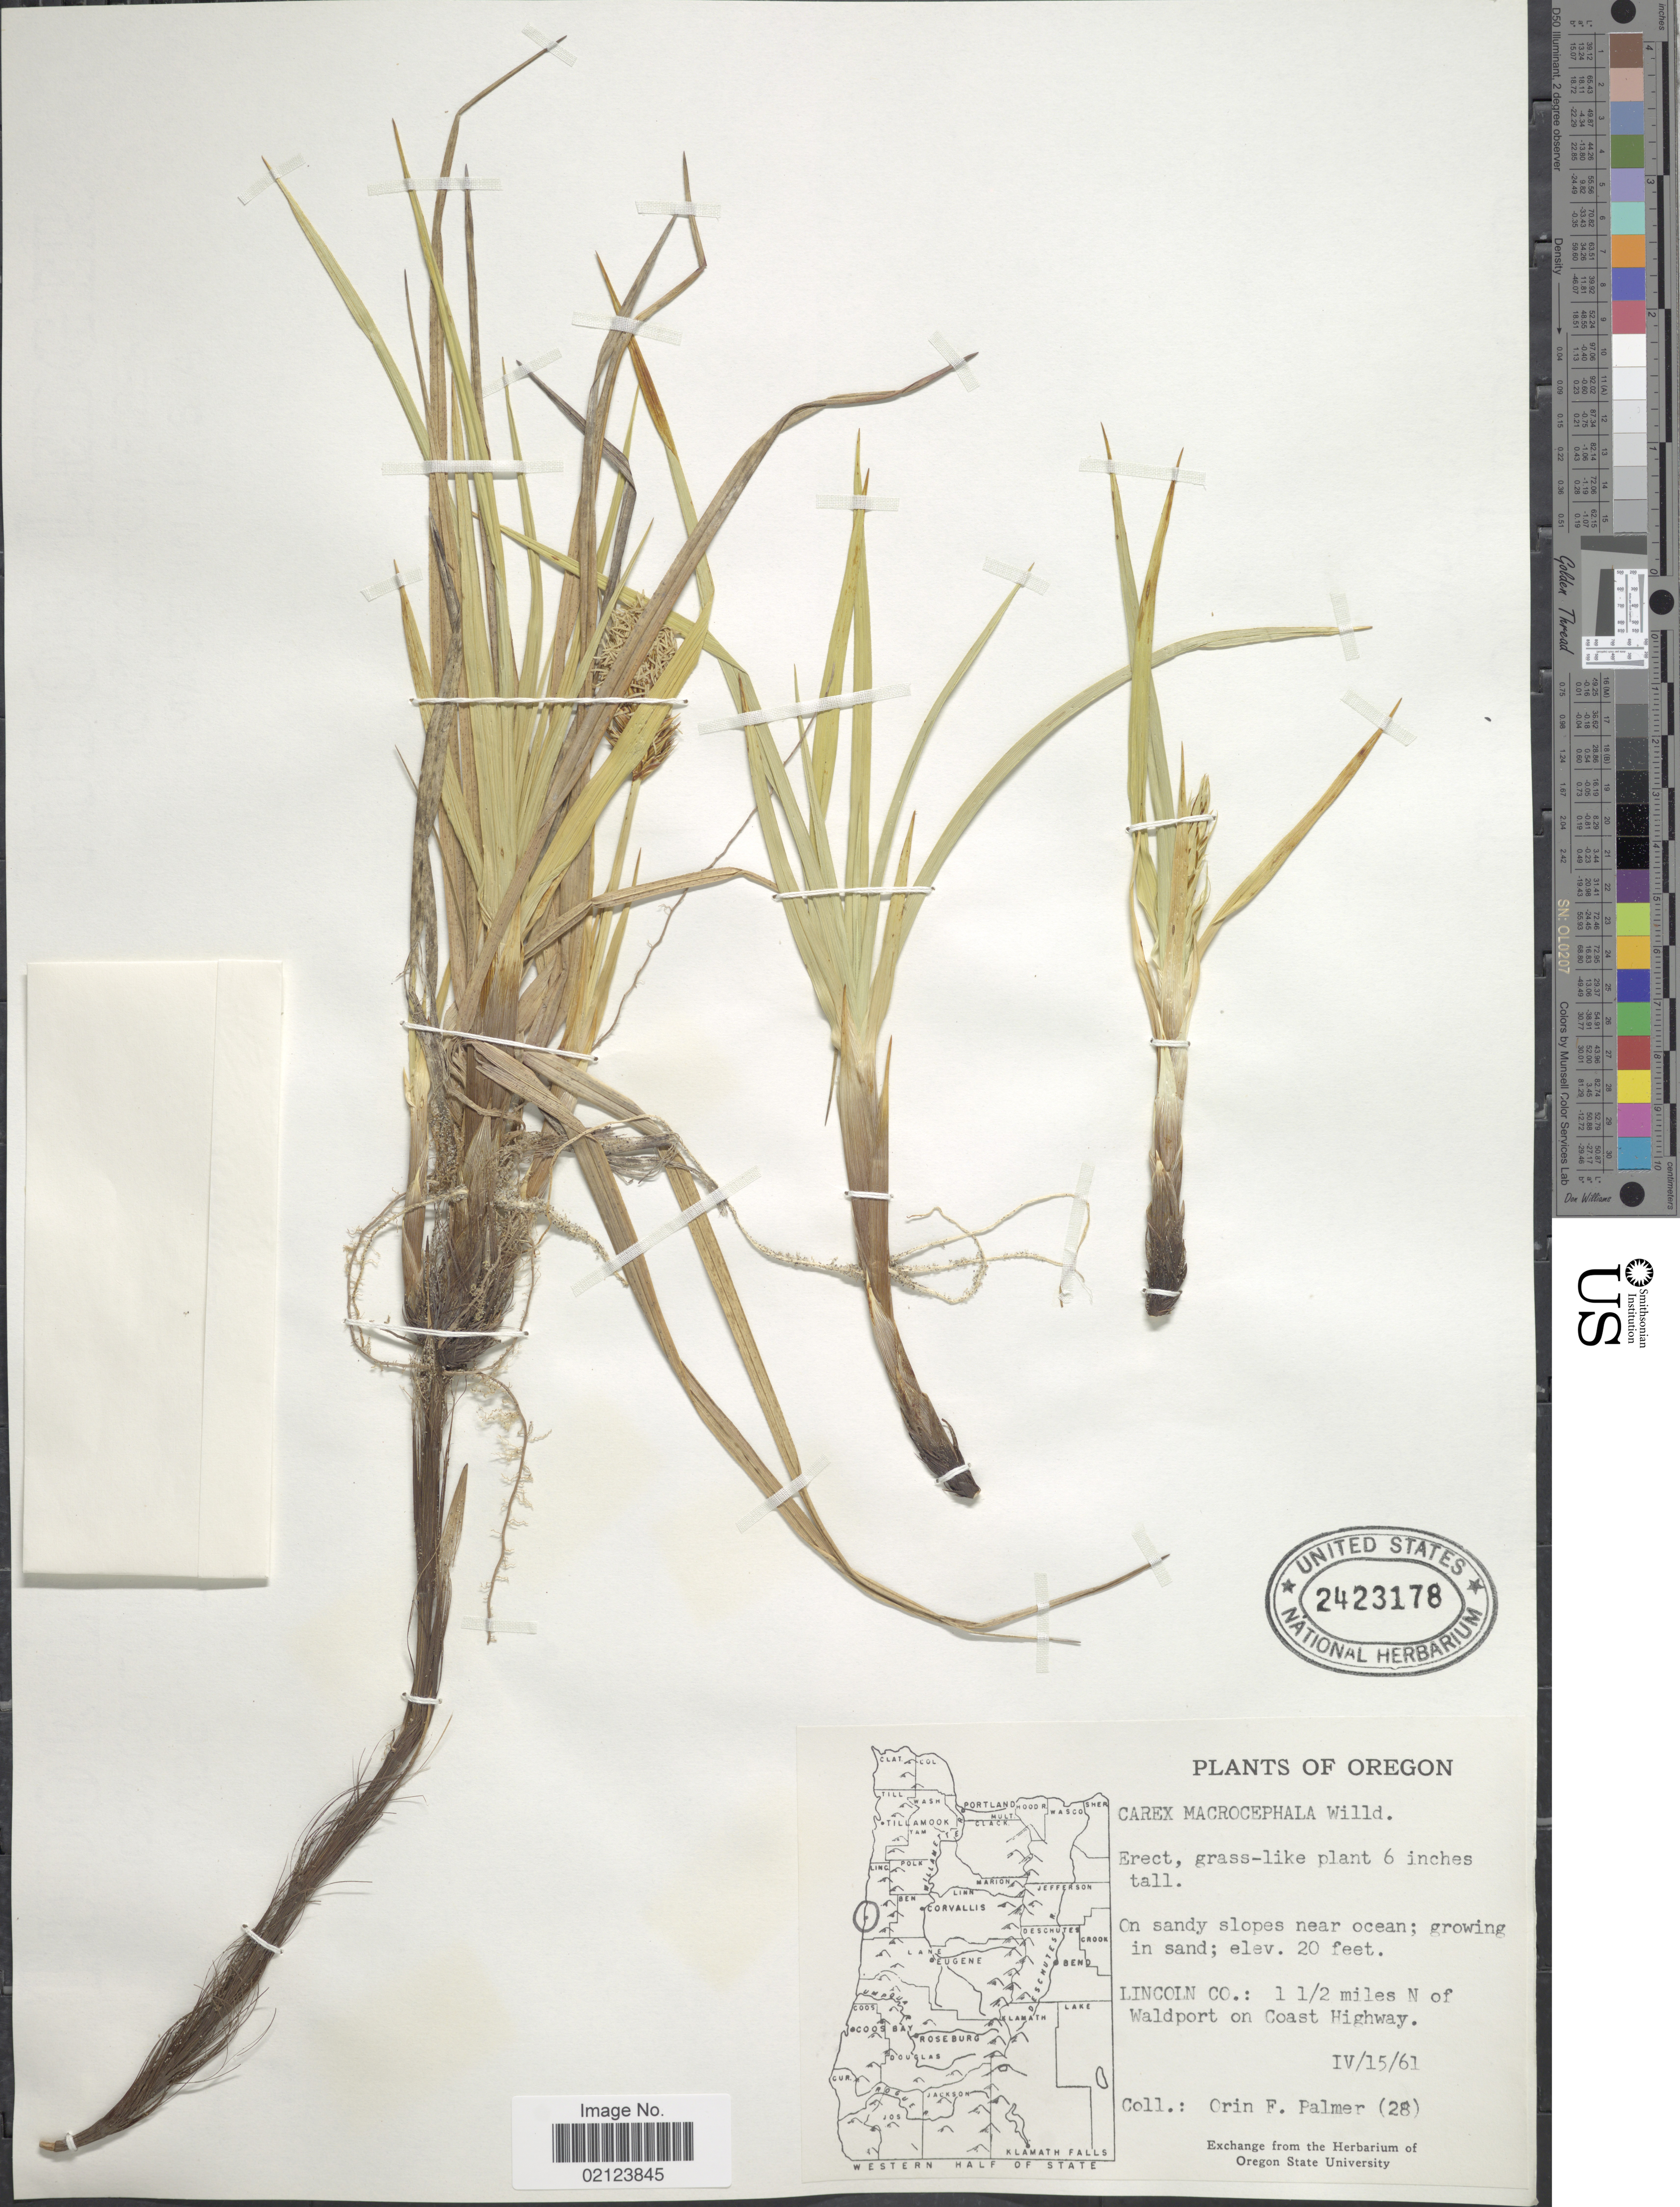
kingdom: Plantae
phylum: Tracheophyta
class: Liliopsida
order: Poales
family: Cyperaceae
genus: Carex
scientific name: Carex macrocephala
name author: Willd. ex Spreng.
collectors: O. Palmer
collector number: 28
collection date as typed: Transcribed d/m/y: 15/4/61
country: United States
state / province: Oregon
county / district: Lincoln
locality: Lincoln Co.: 1 1/2 miles N of Waldport on Coast Highway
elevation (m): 6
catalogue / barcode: US 2423178